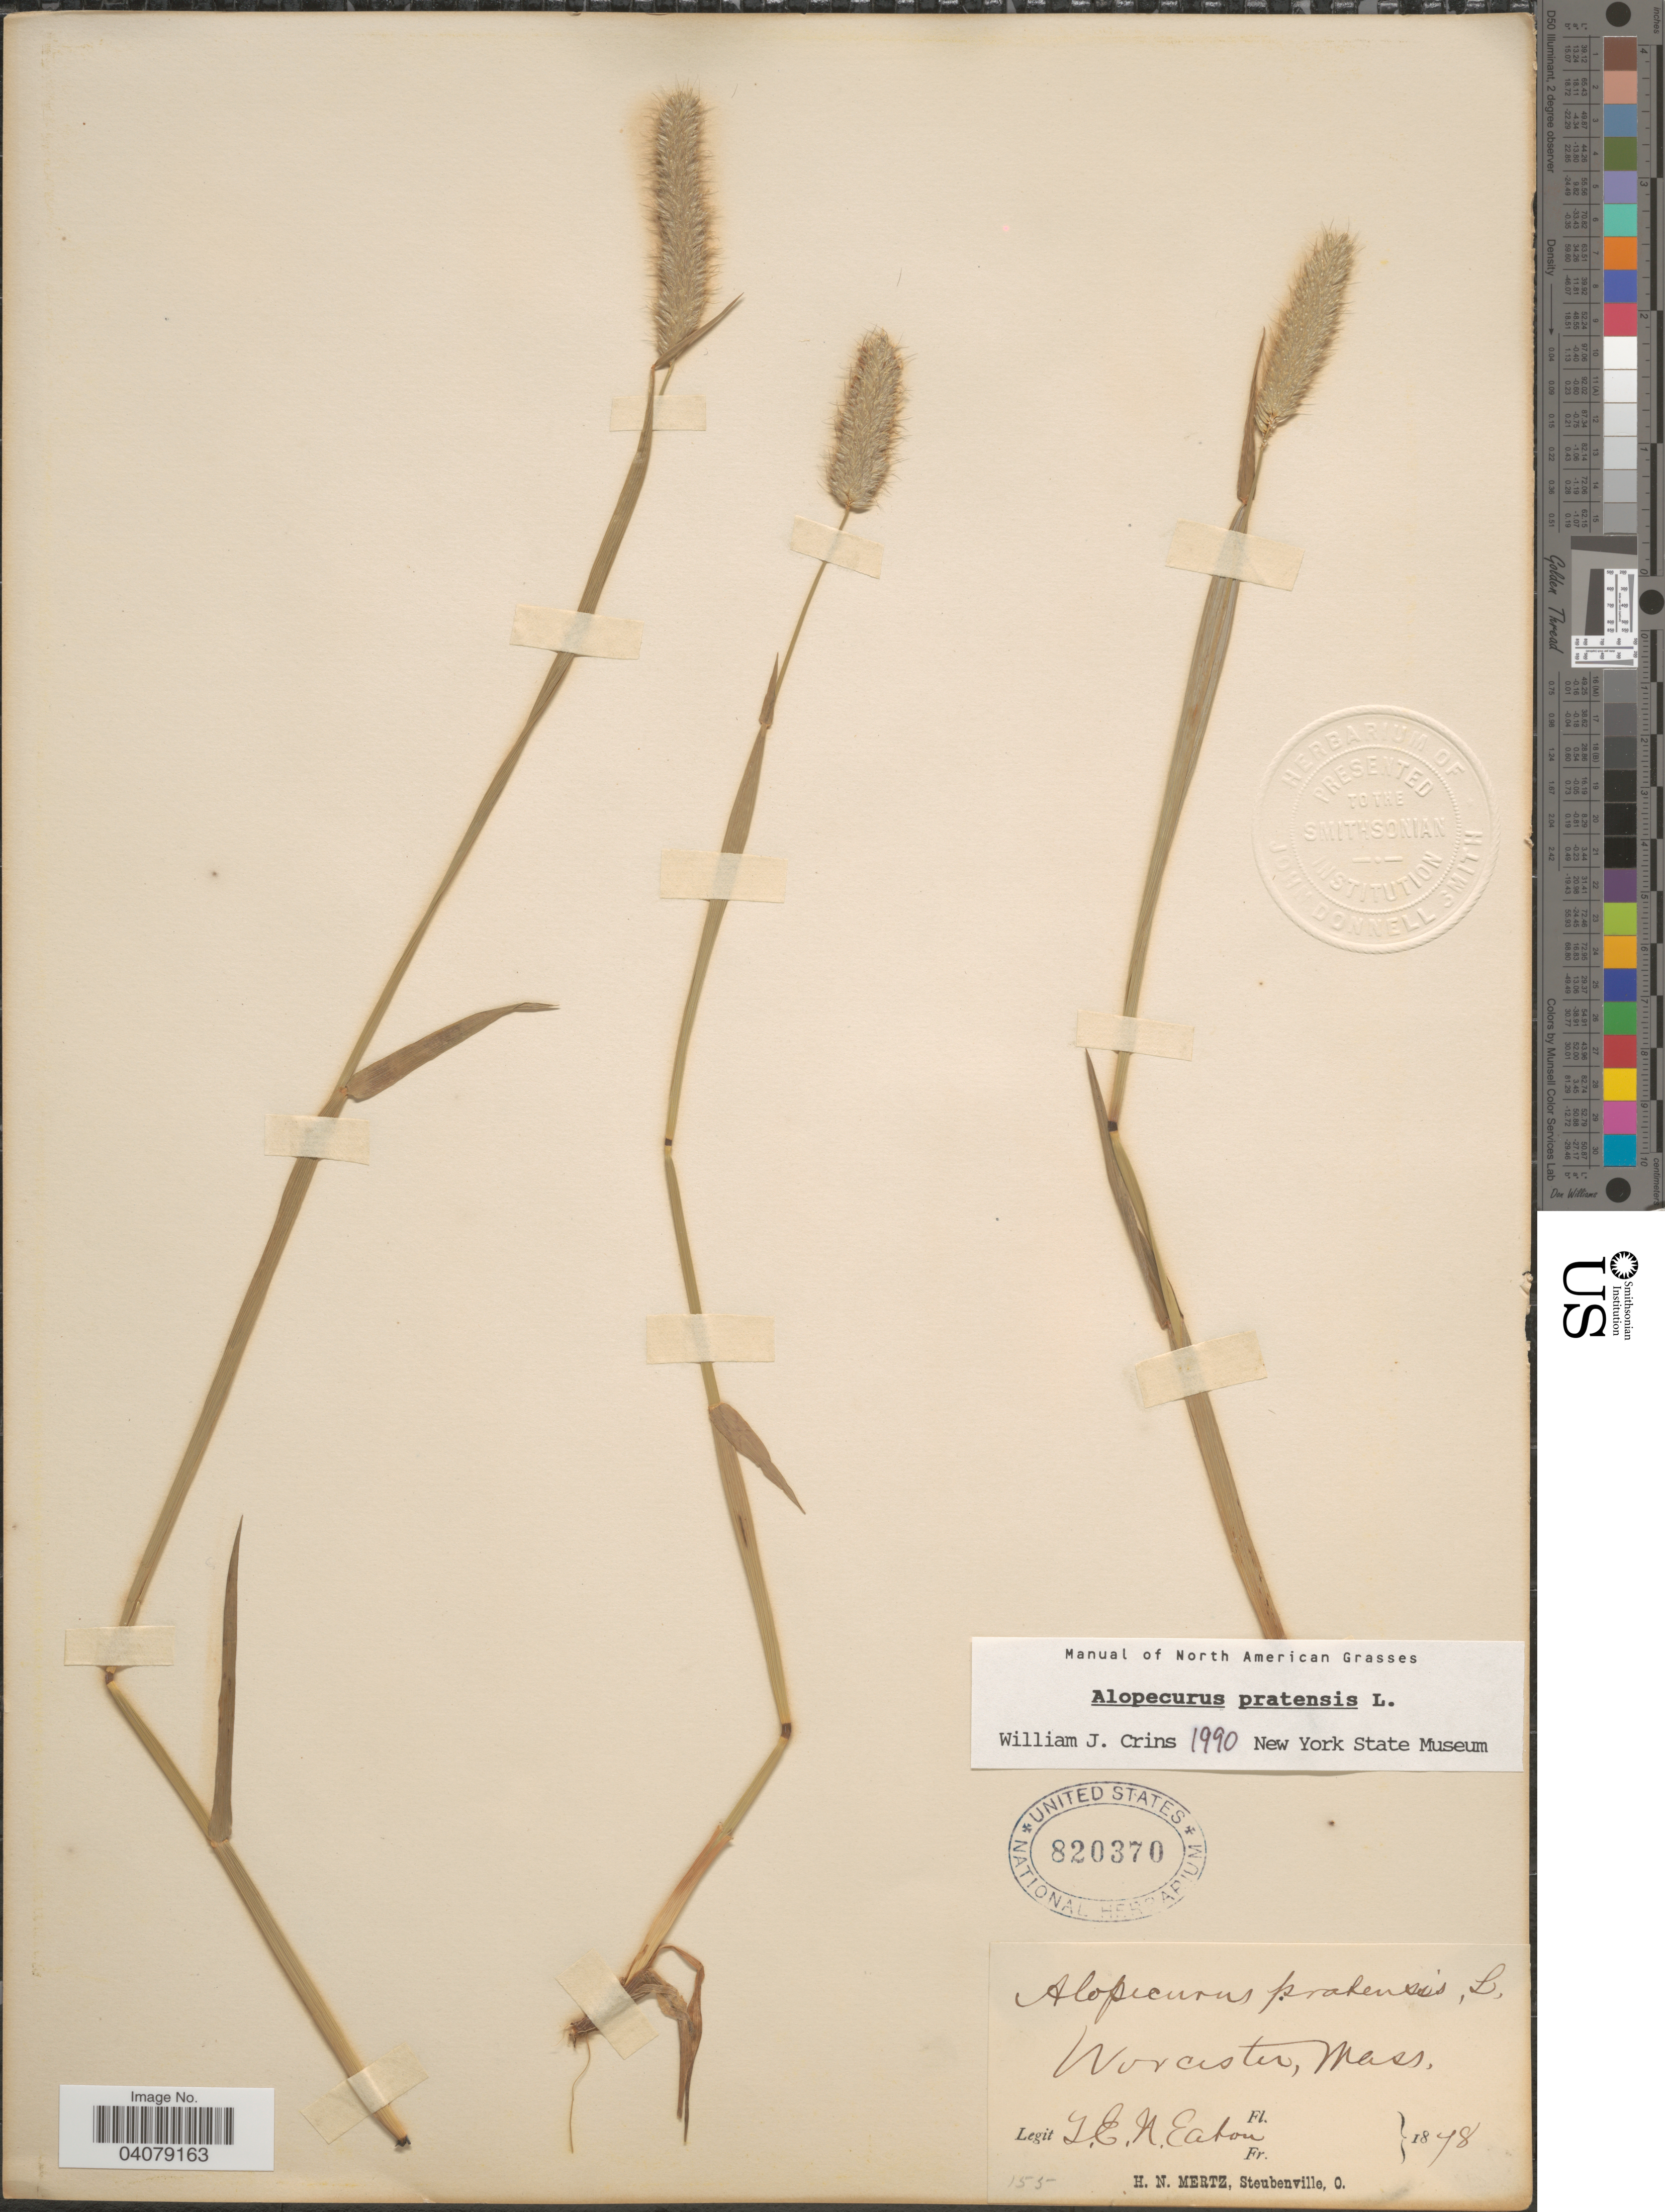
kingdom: Plantae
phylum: Tracheophyta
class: Liliopsida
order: Poales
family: Poaceae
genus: Alopecurus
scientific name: Alopecurus pratensis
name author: L.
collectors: J. Eaton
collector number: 155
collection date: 1878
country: United States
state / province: Massachusetts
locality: Worcester.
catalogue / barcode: US 820370